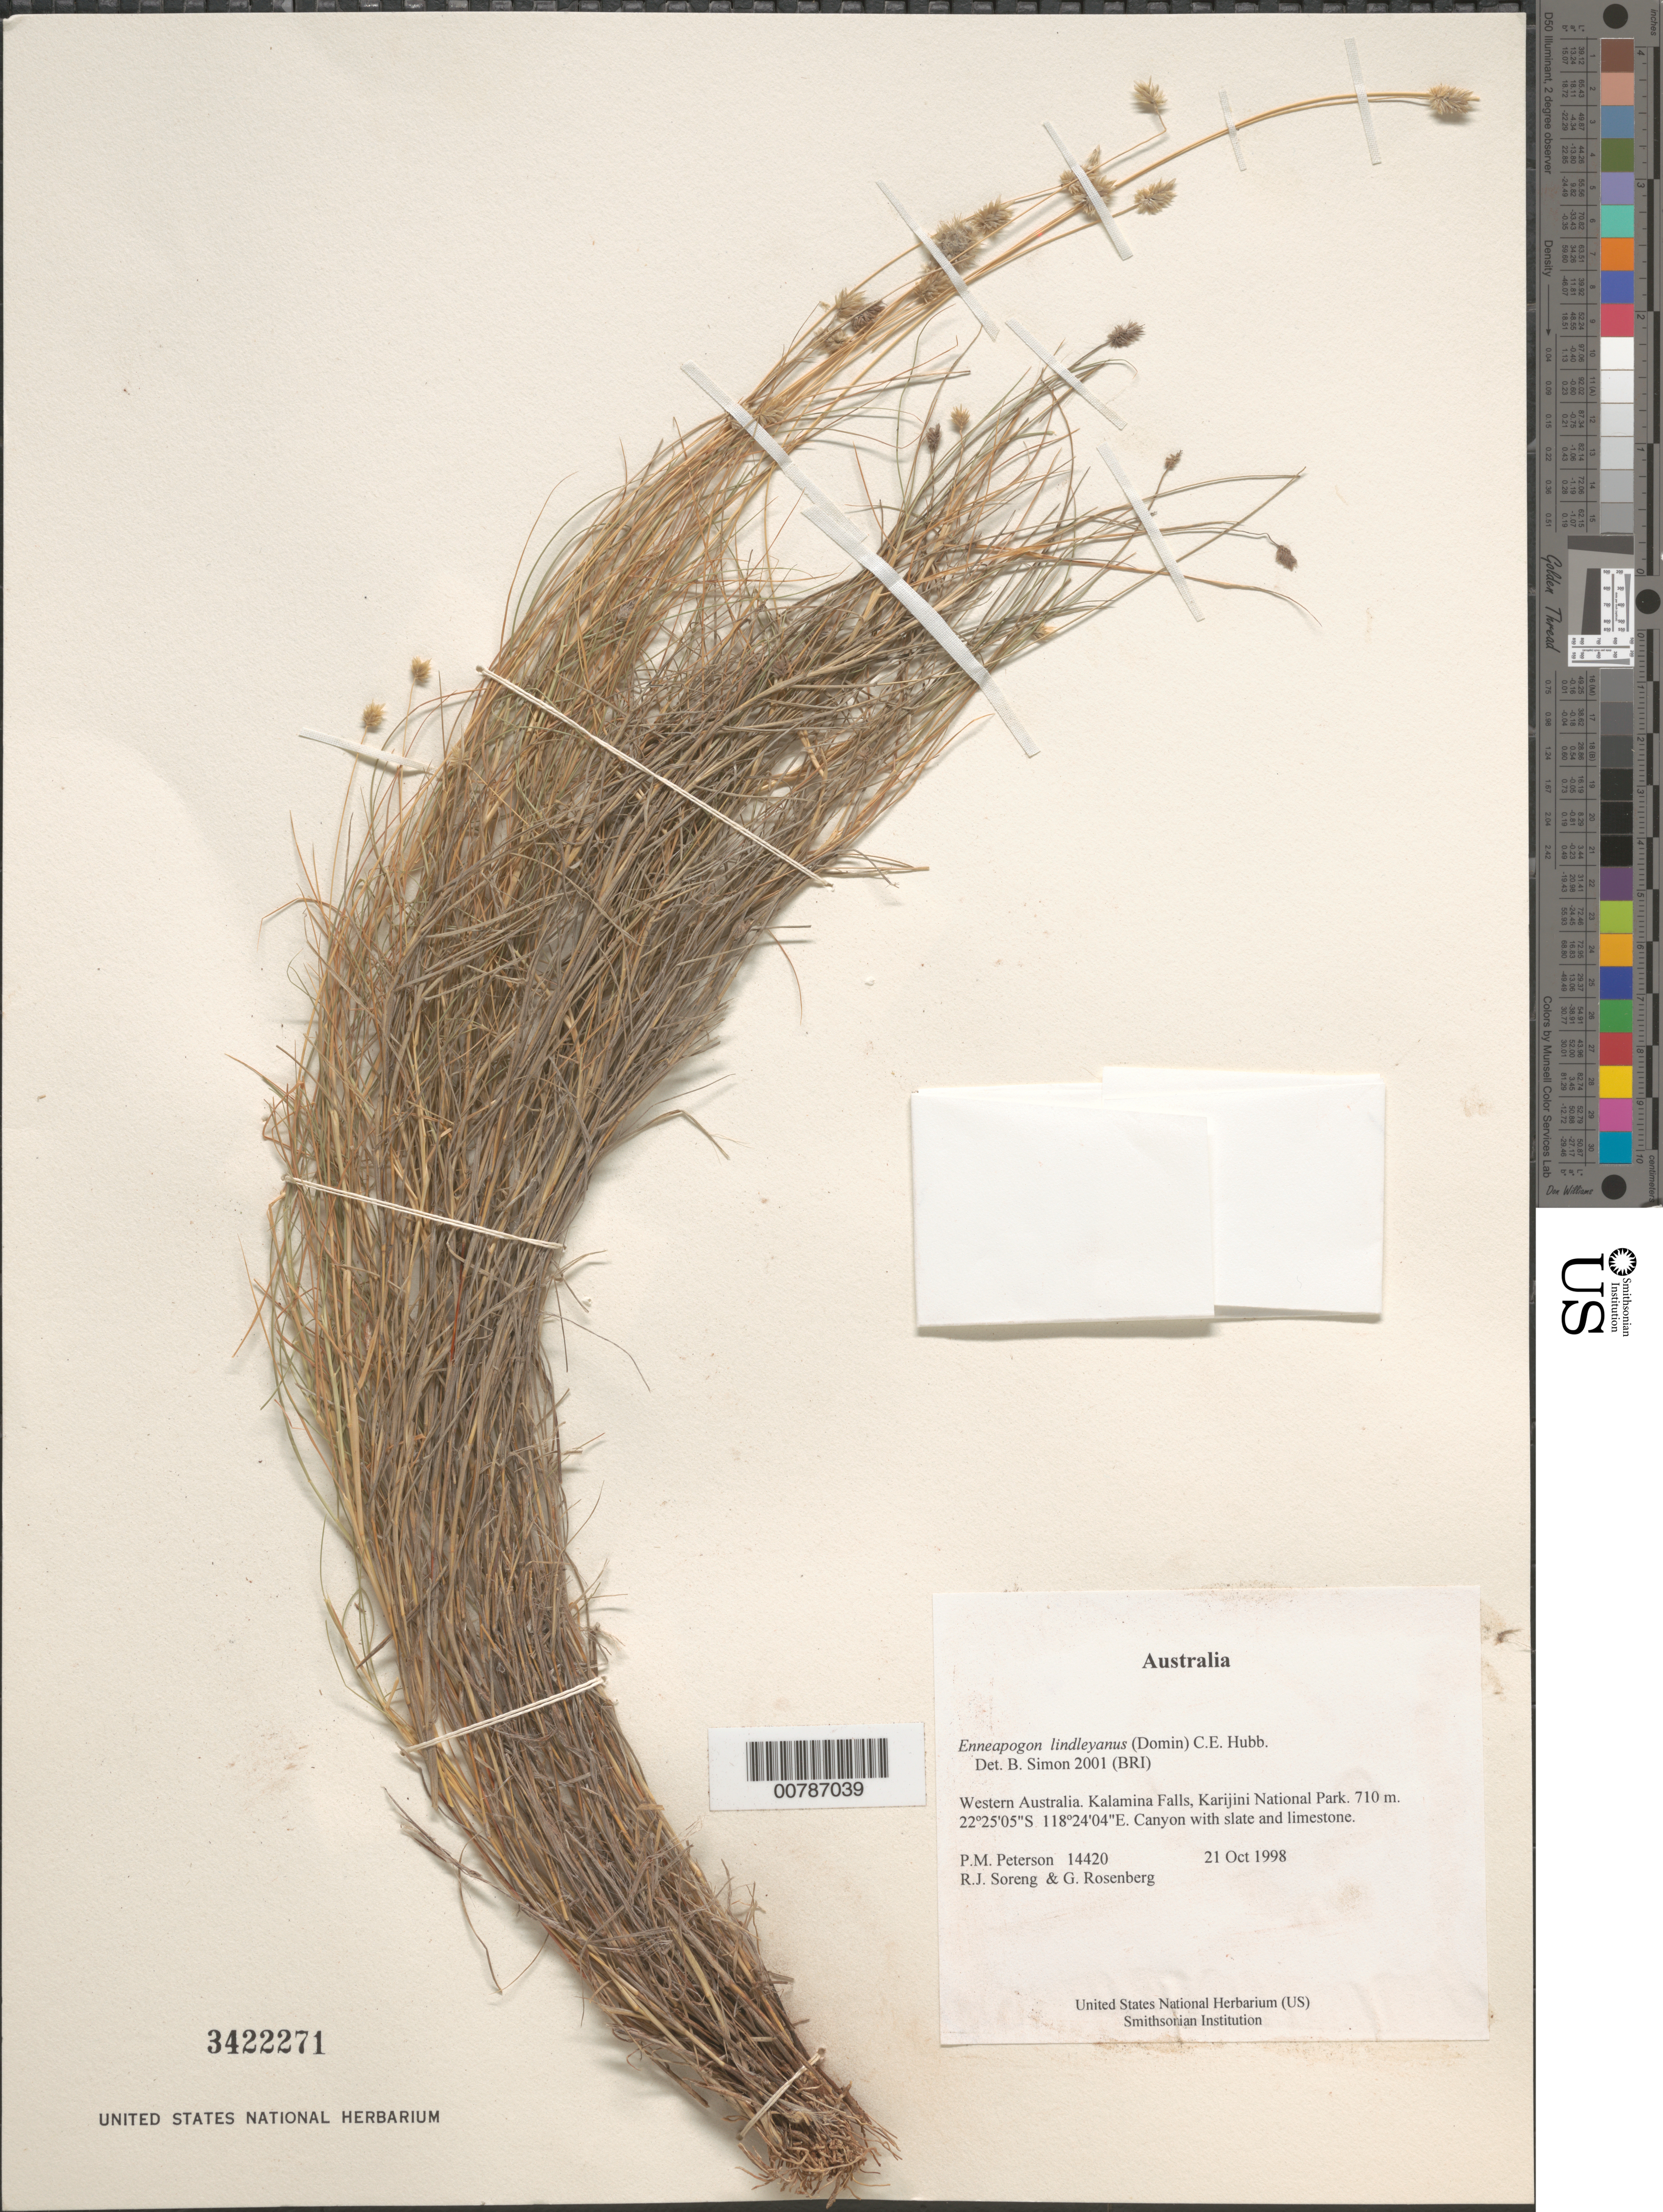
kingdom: Plantae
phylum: Tracheophyta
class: Liliopsida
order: Poales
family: Poaceae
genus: Enneapogon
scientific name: Enneapogon lindleyanus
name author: (Domin) C.E. Hubb.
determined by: Simon, B.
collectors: P. M. Peterson, R. J. Soreng & G. Rosenberg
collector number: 14420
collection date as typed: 21 Oct 1998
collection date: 1998-10-21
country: Australia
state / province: Western Australia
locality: Kalamina Falls, Karijini National Park.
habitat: Canyon with slate and limestone.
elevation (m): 710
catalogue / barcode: US 3422271